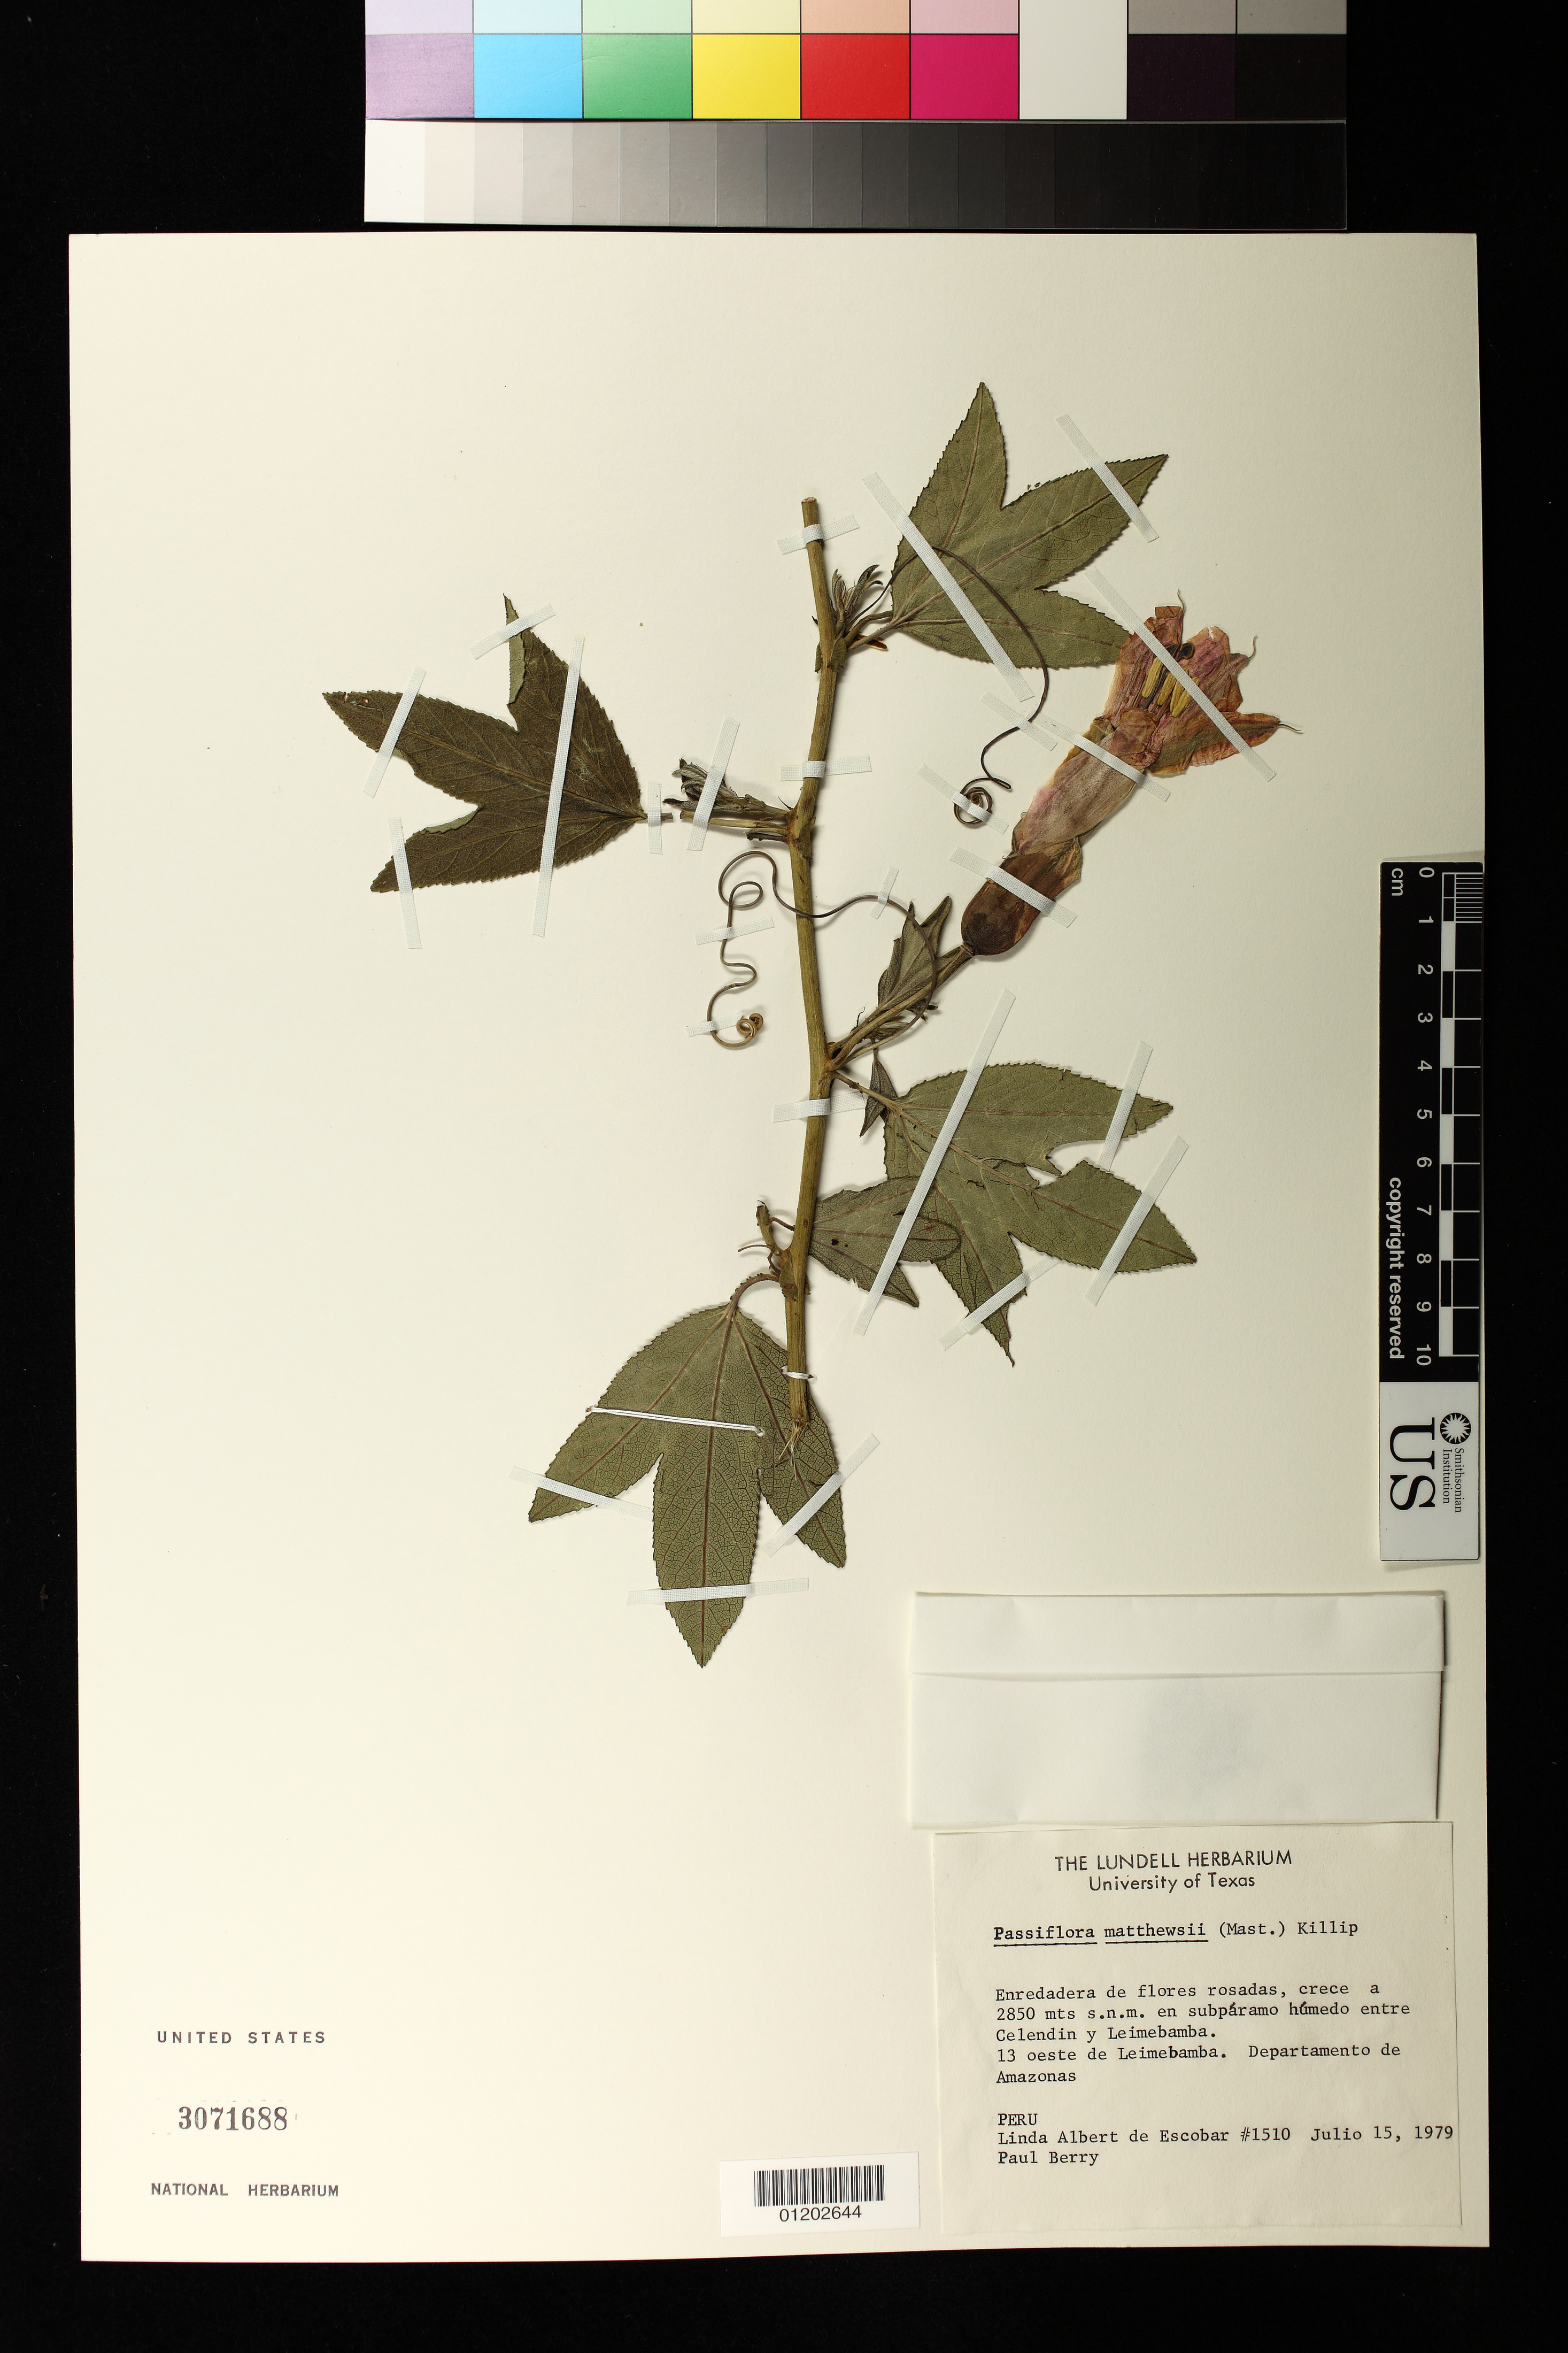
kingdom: Plantae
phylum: Tracheophyta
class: Magnoliopsida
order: Malpighiales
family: Passifloraceae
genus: Passiflora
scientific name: Passiflora mathewsii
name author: (Mast.) Killip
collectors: L. K. de Escobar & P. Berry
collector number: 1510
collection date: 1979-07-15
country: Peru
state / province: Amazonas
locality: en subparamo humedo enter Celendin y Leimebamba.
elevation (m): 2850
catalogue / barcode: US 3071688